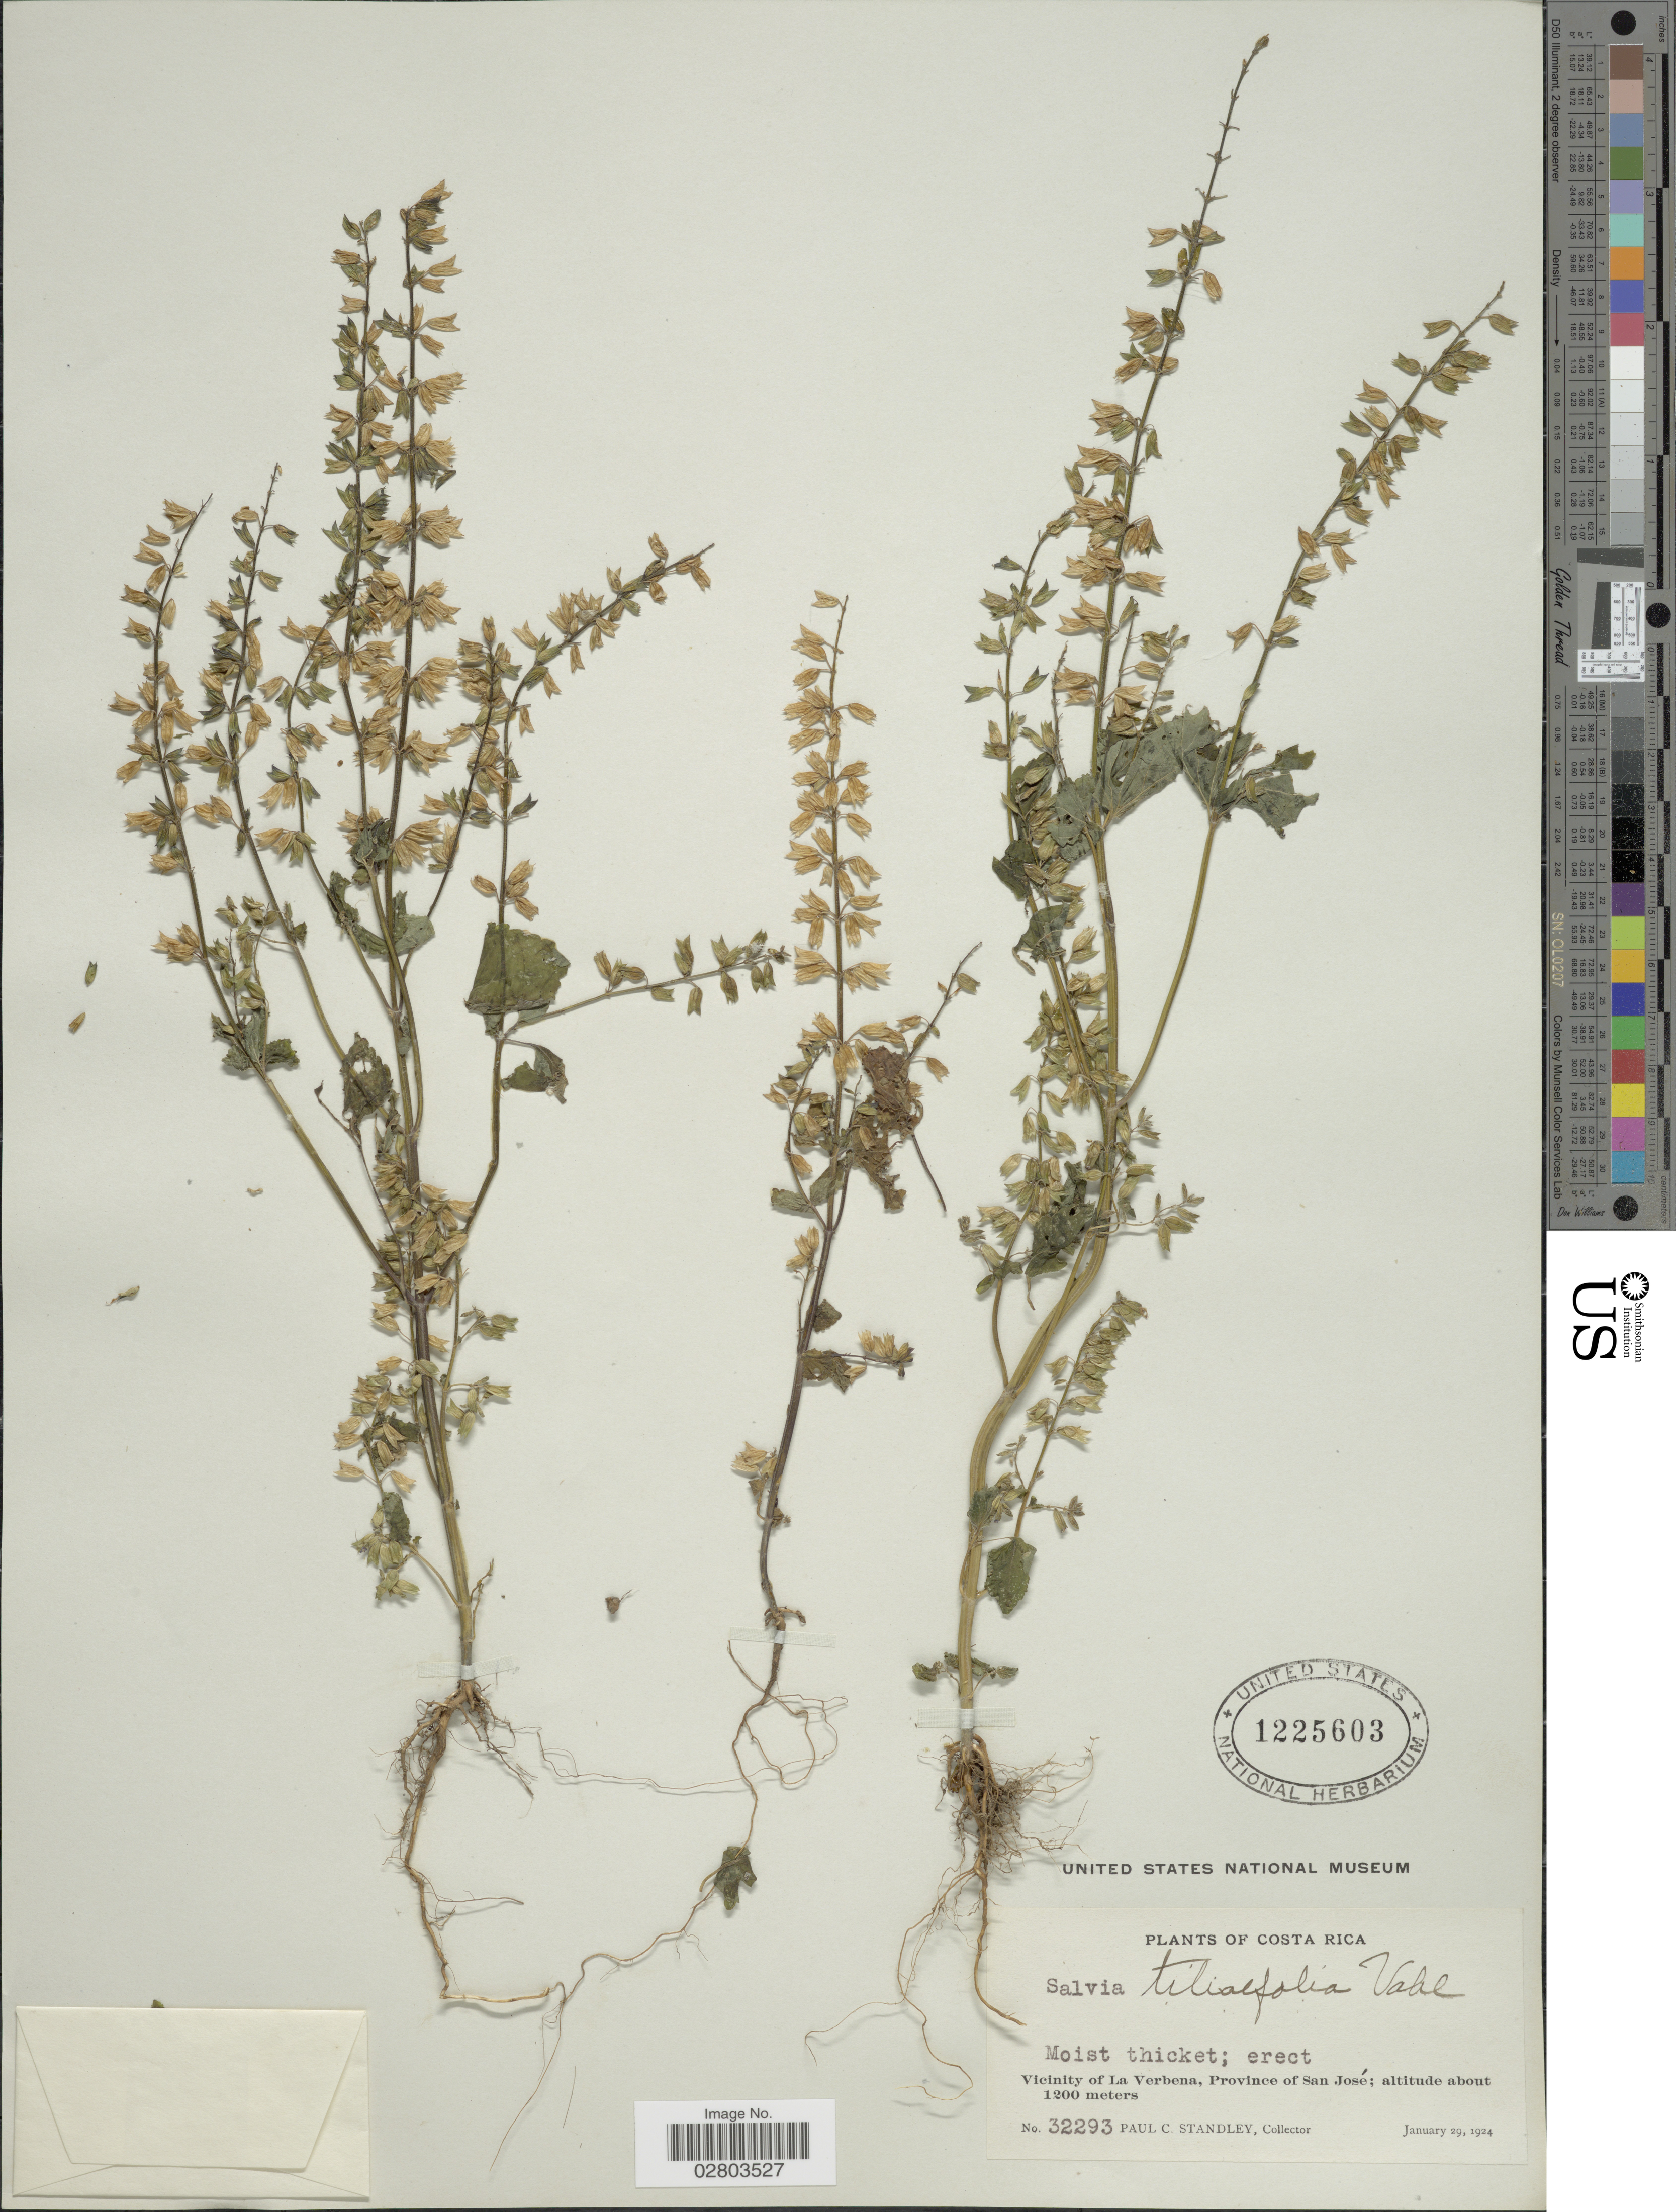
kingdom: Plantae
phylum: Tracheophyta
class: Magnoliopsida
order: Lamiales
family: Lamiaceae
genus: Salvia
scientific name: Salvia tiliifolia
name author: Vahl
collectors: P. C. Standley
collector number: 32293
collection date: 1924-01-29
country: Costa Rica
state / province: San José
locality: Vicinity of La Verbena.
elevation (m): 1200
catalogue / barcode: US 1225603